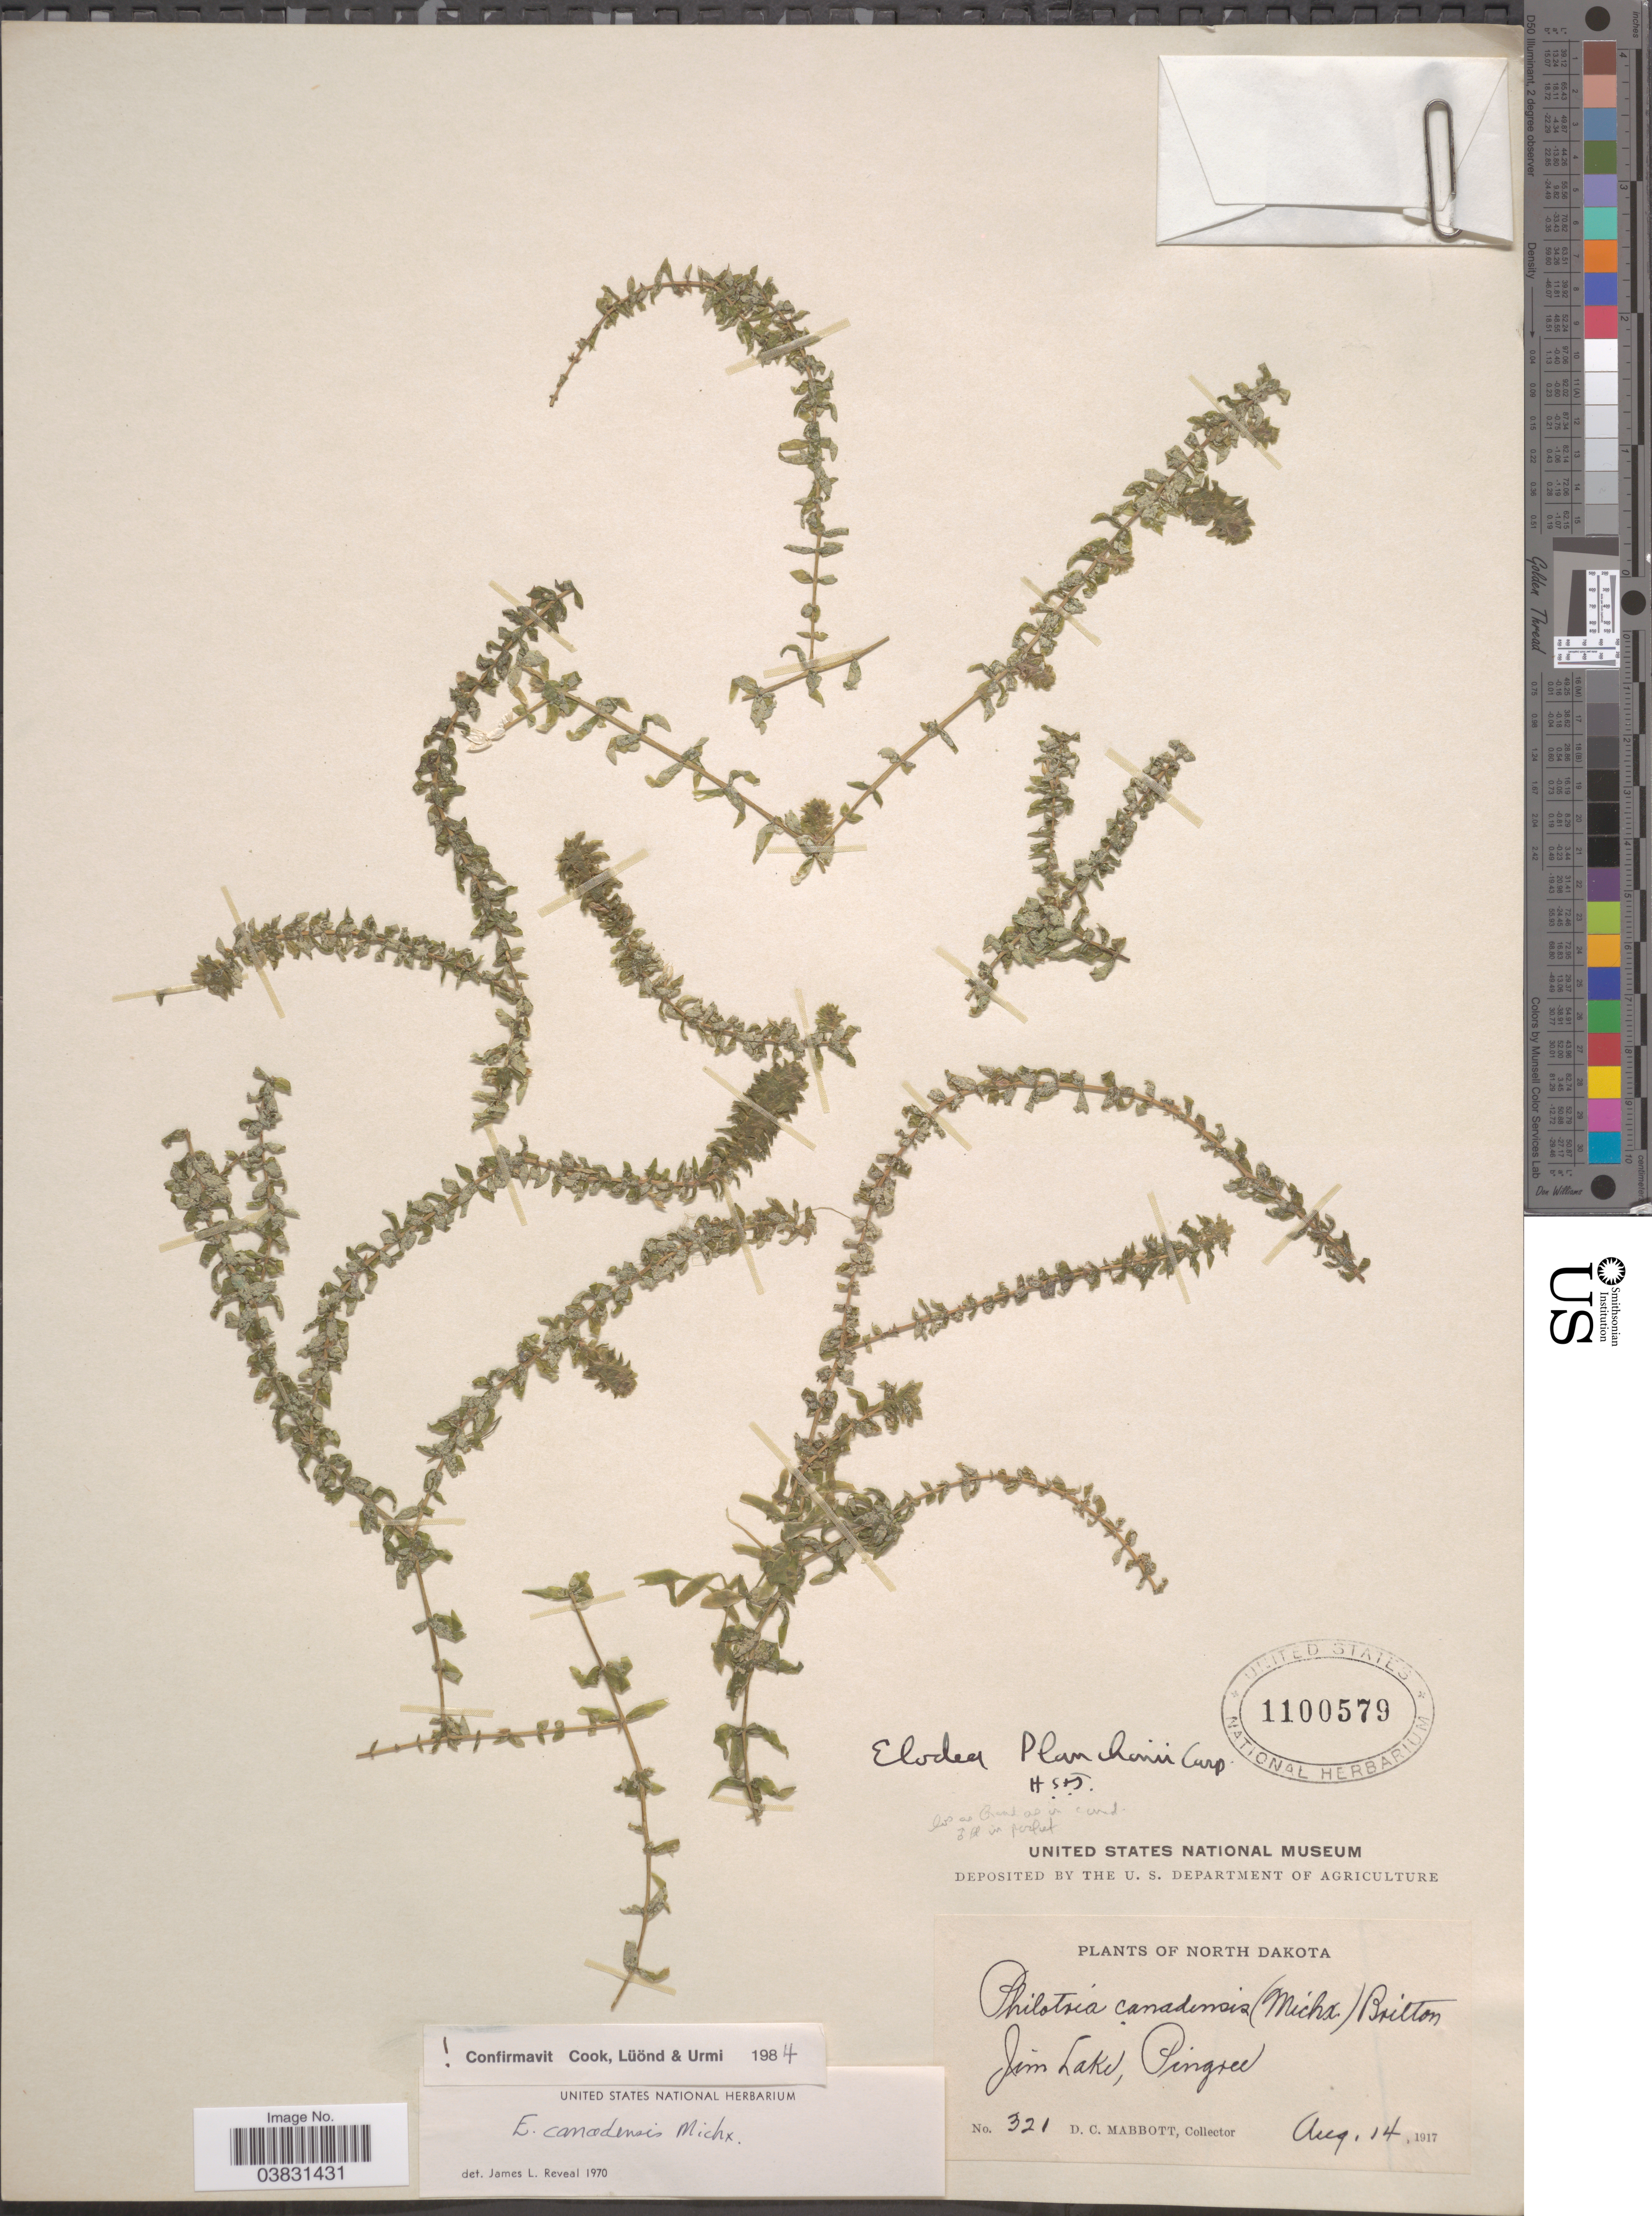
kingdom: Plantae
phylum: Tracheophyta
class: Liliopsida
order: Alismatales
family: Hydrocharitaceae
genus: Elodea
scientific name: Elodea canadensis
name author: Michx.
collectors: D. Mabbott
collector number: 321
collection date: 1917-08-14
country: United States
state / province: North Dakota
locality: Jim Lake, Pingree.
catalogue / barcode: US 1100579